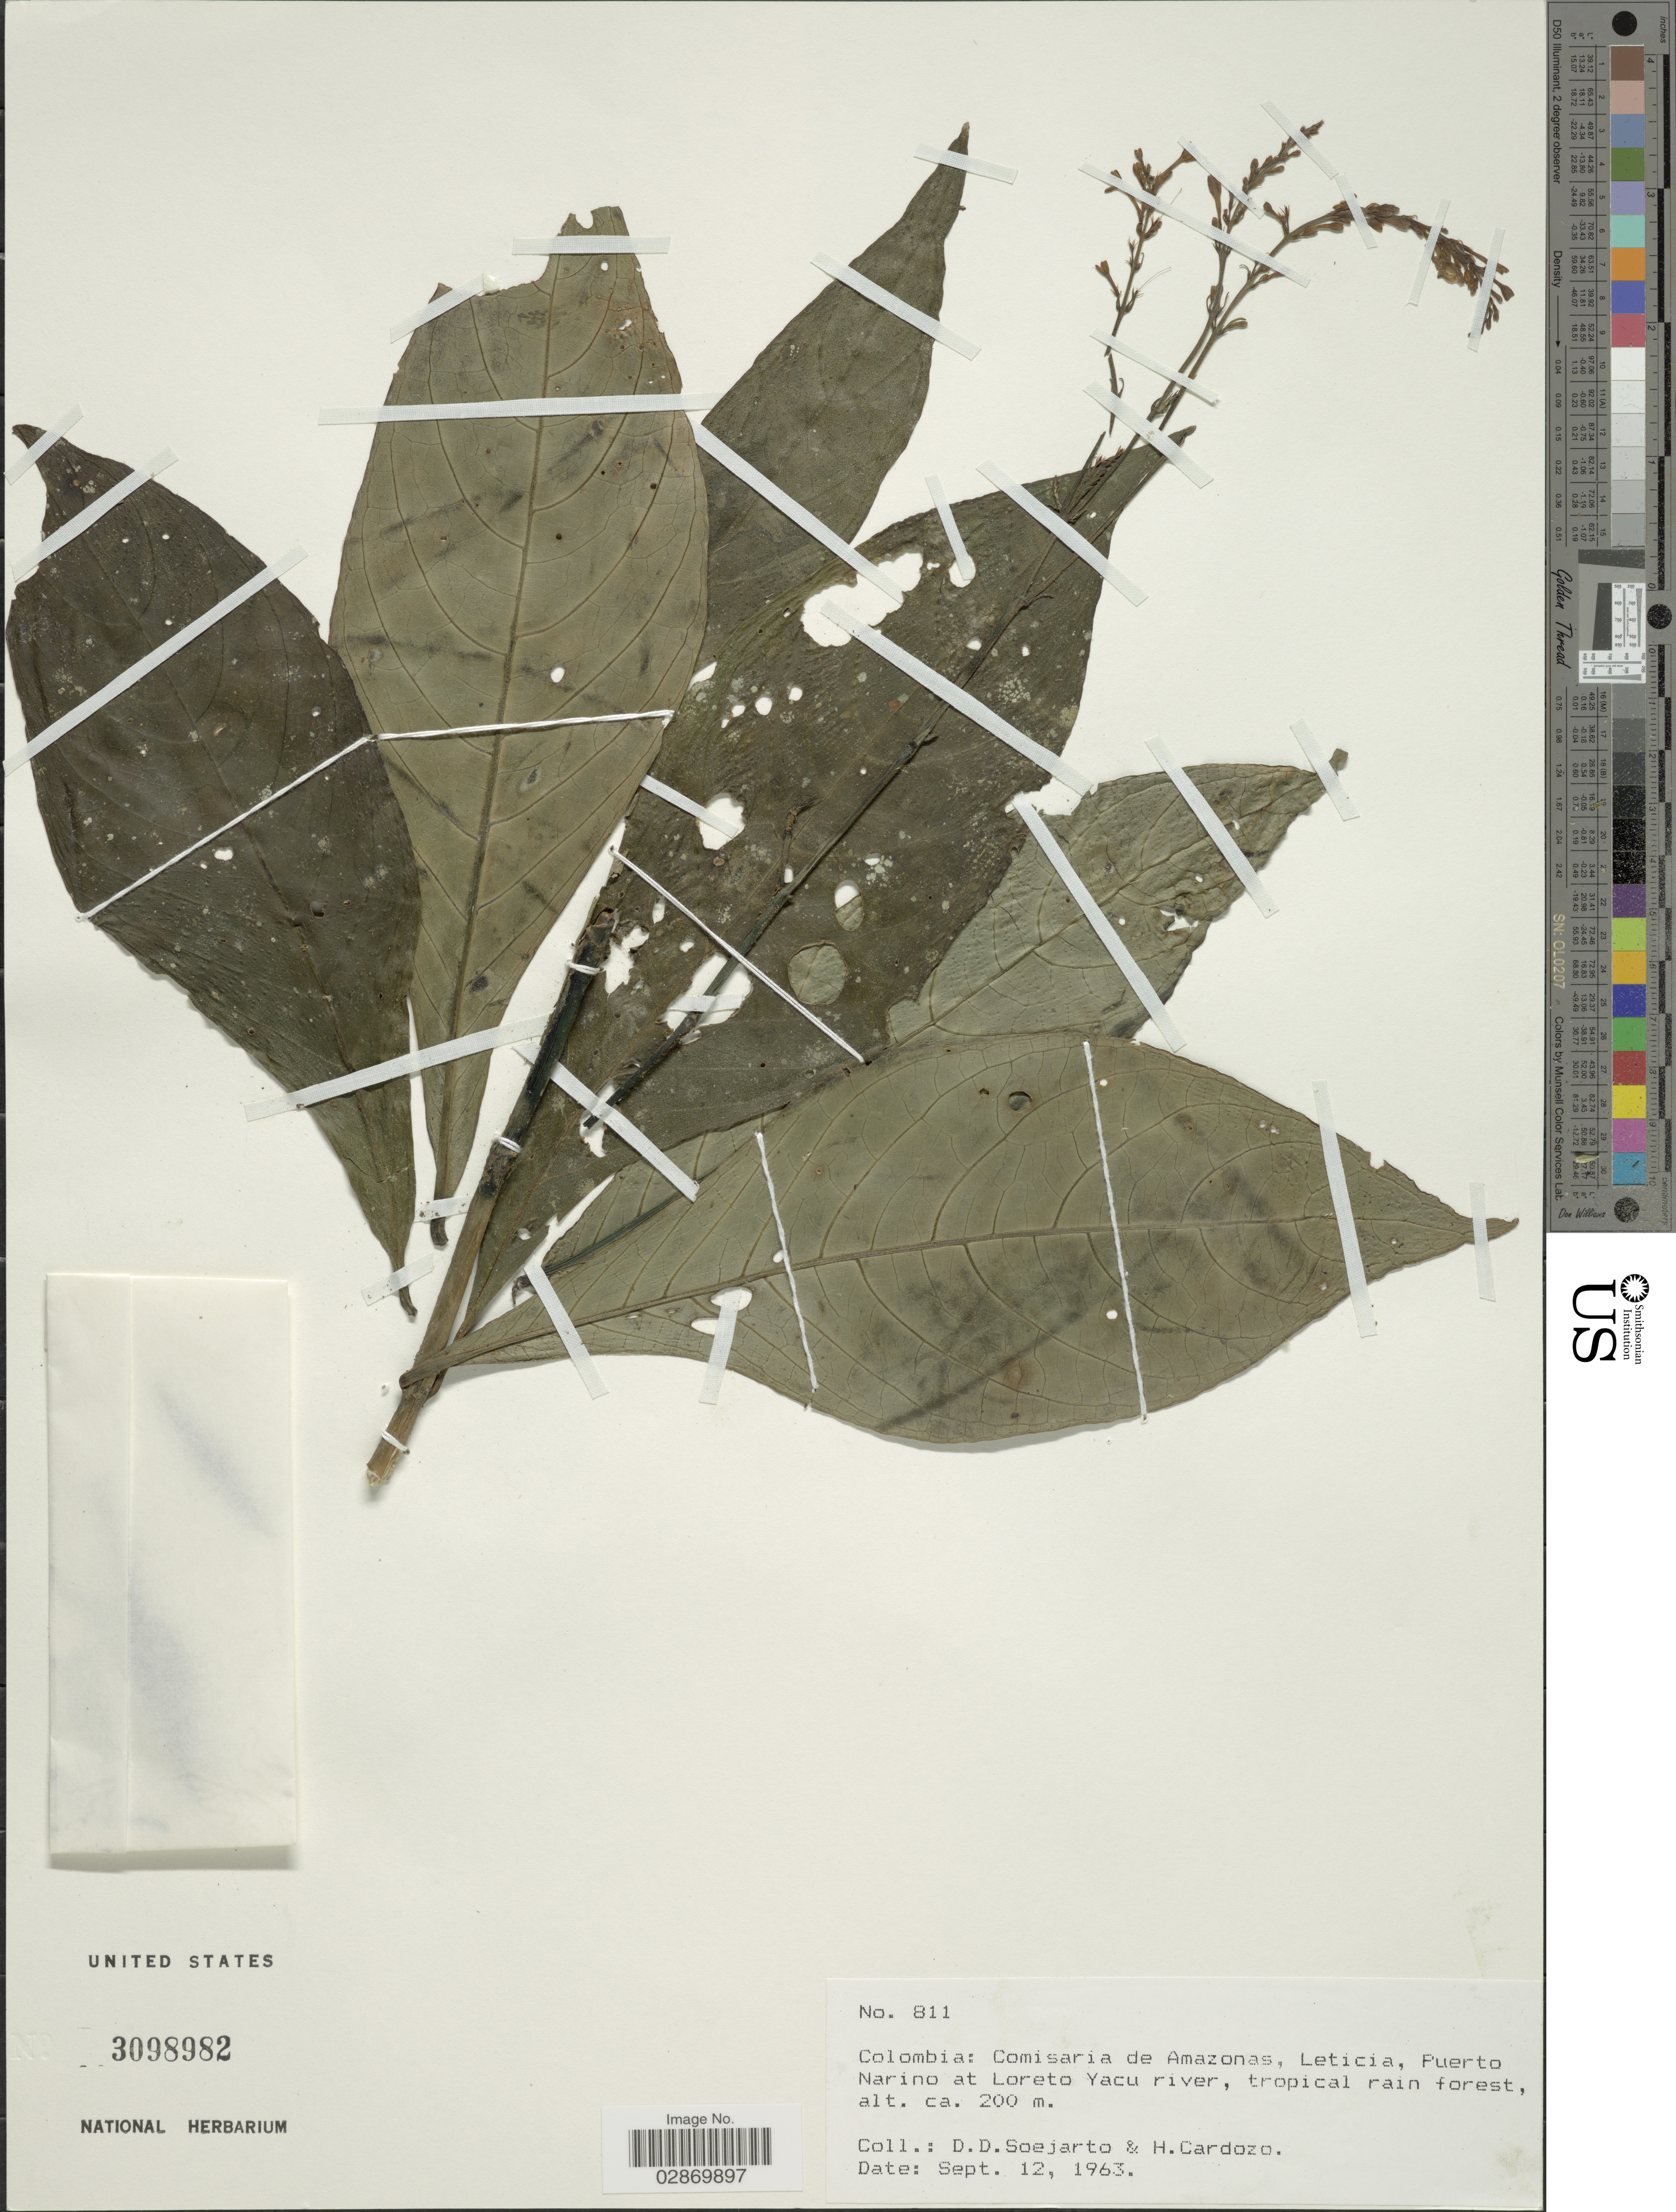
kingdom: Plantae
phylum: Tracheophyta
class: Magnoliopsida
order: Lamiales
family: Acanthaceae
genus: Pseuderanthemum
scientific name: Pseuderanthemum dawei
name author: Turrill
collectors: H. Cardozo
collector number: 811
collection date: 1963-09-12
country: Colombia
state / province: Amazônas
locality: Comisaria de Amazonas, Leticia, Puerto Narino at Loreto Yacu river.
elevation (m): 200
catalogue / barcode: US 3098982